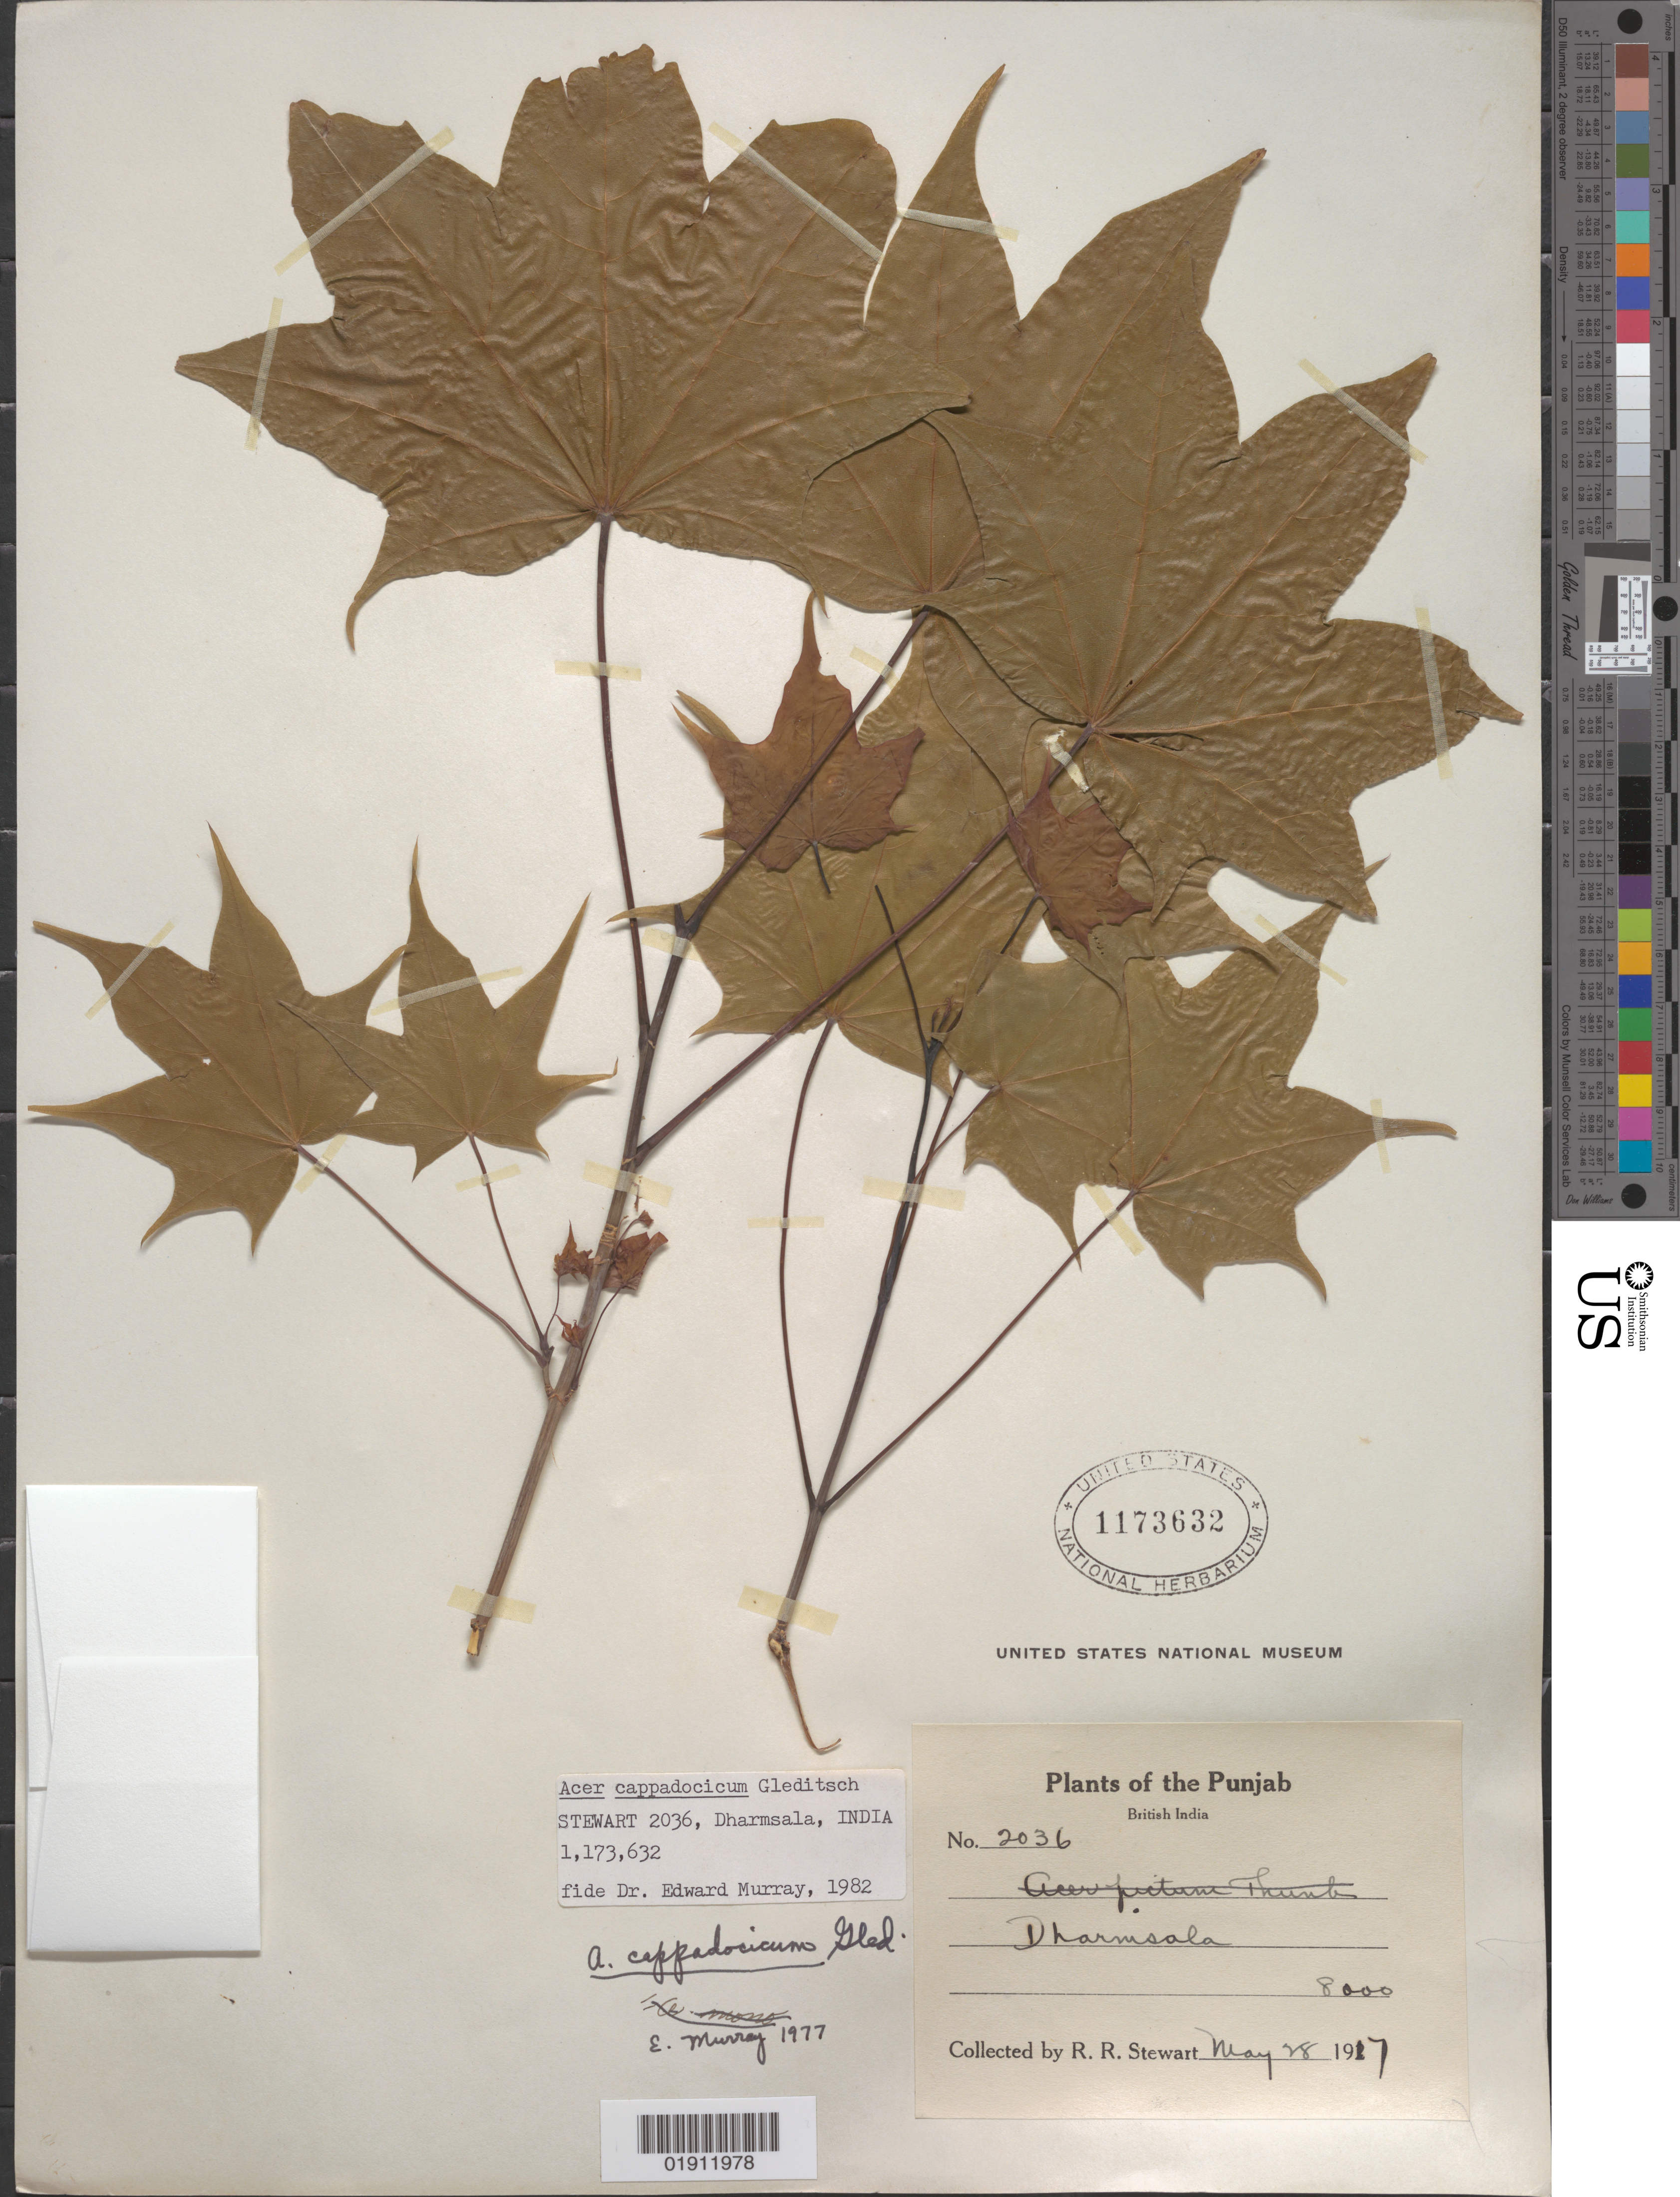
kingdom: Plantae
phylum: Tracheophyta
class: Magnoliopsida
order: Sapindales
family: Sapindaceae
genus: Acer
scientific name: Acer cappadocicum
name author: Gled.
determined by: Murray, Edward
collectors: R. R. Stewart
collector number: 2036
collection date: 1917-05-28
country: India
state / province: Himachal Pradesh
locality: Dharmsala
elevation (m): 2438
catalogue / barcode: US 1173632